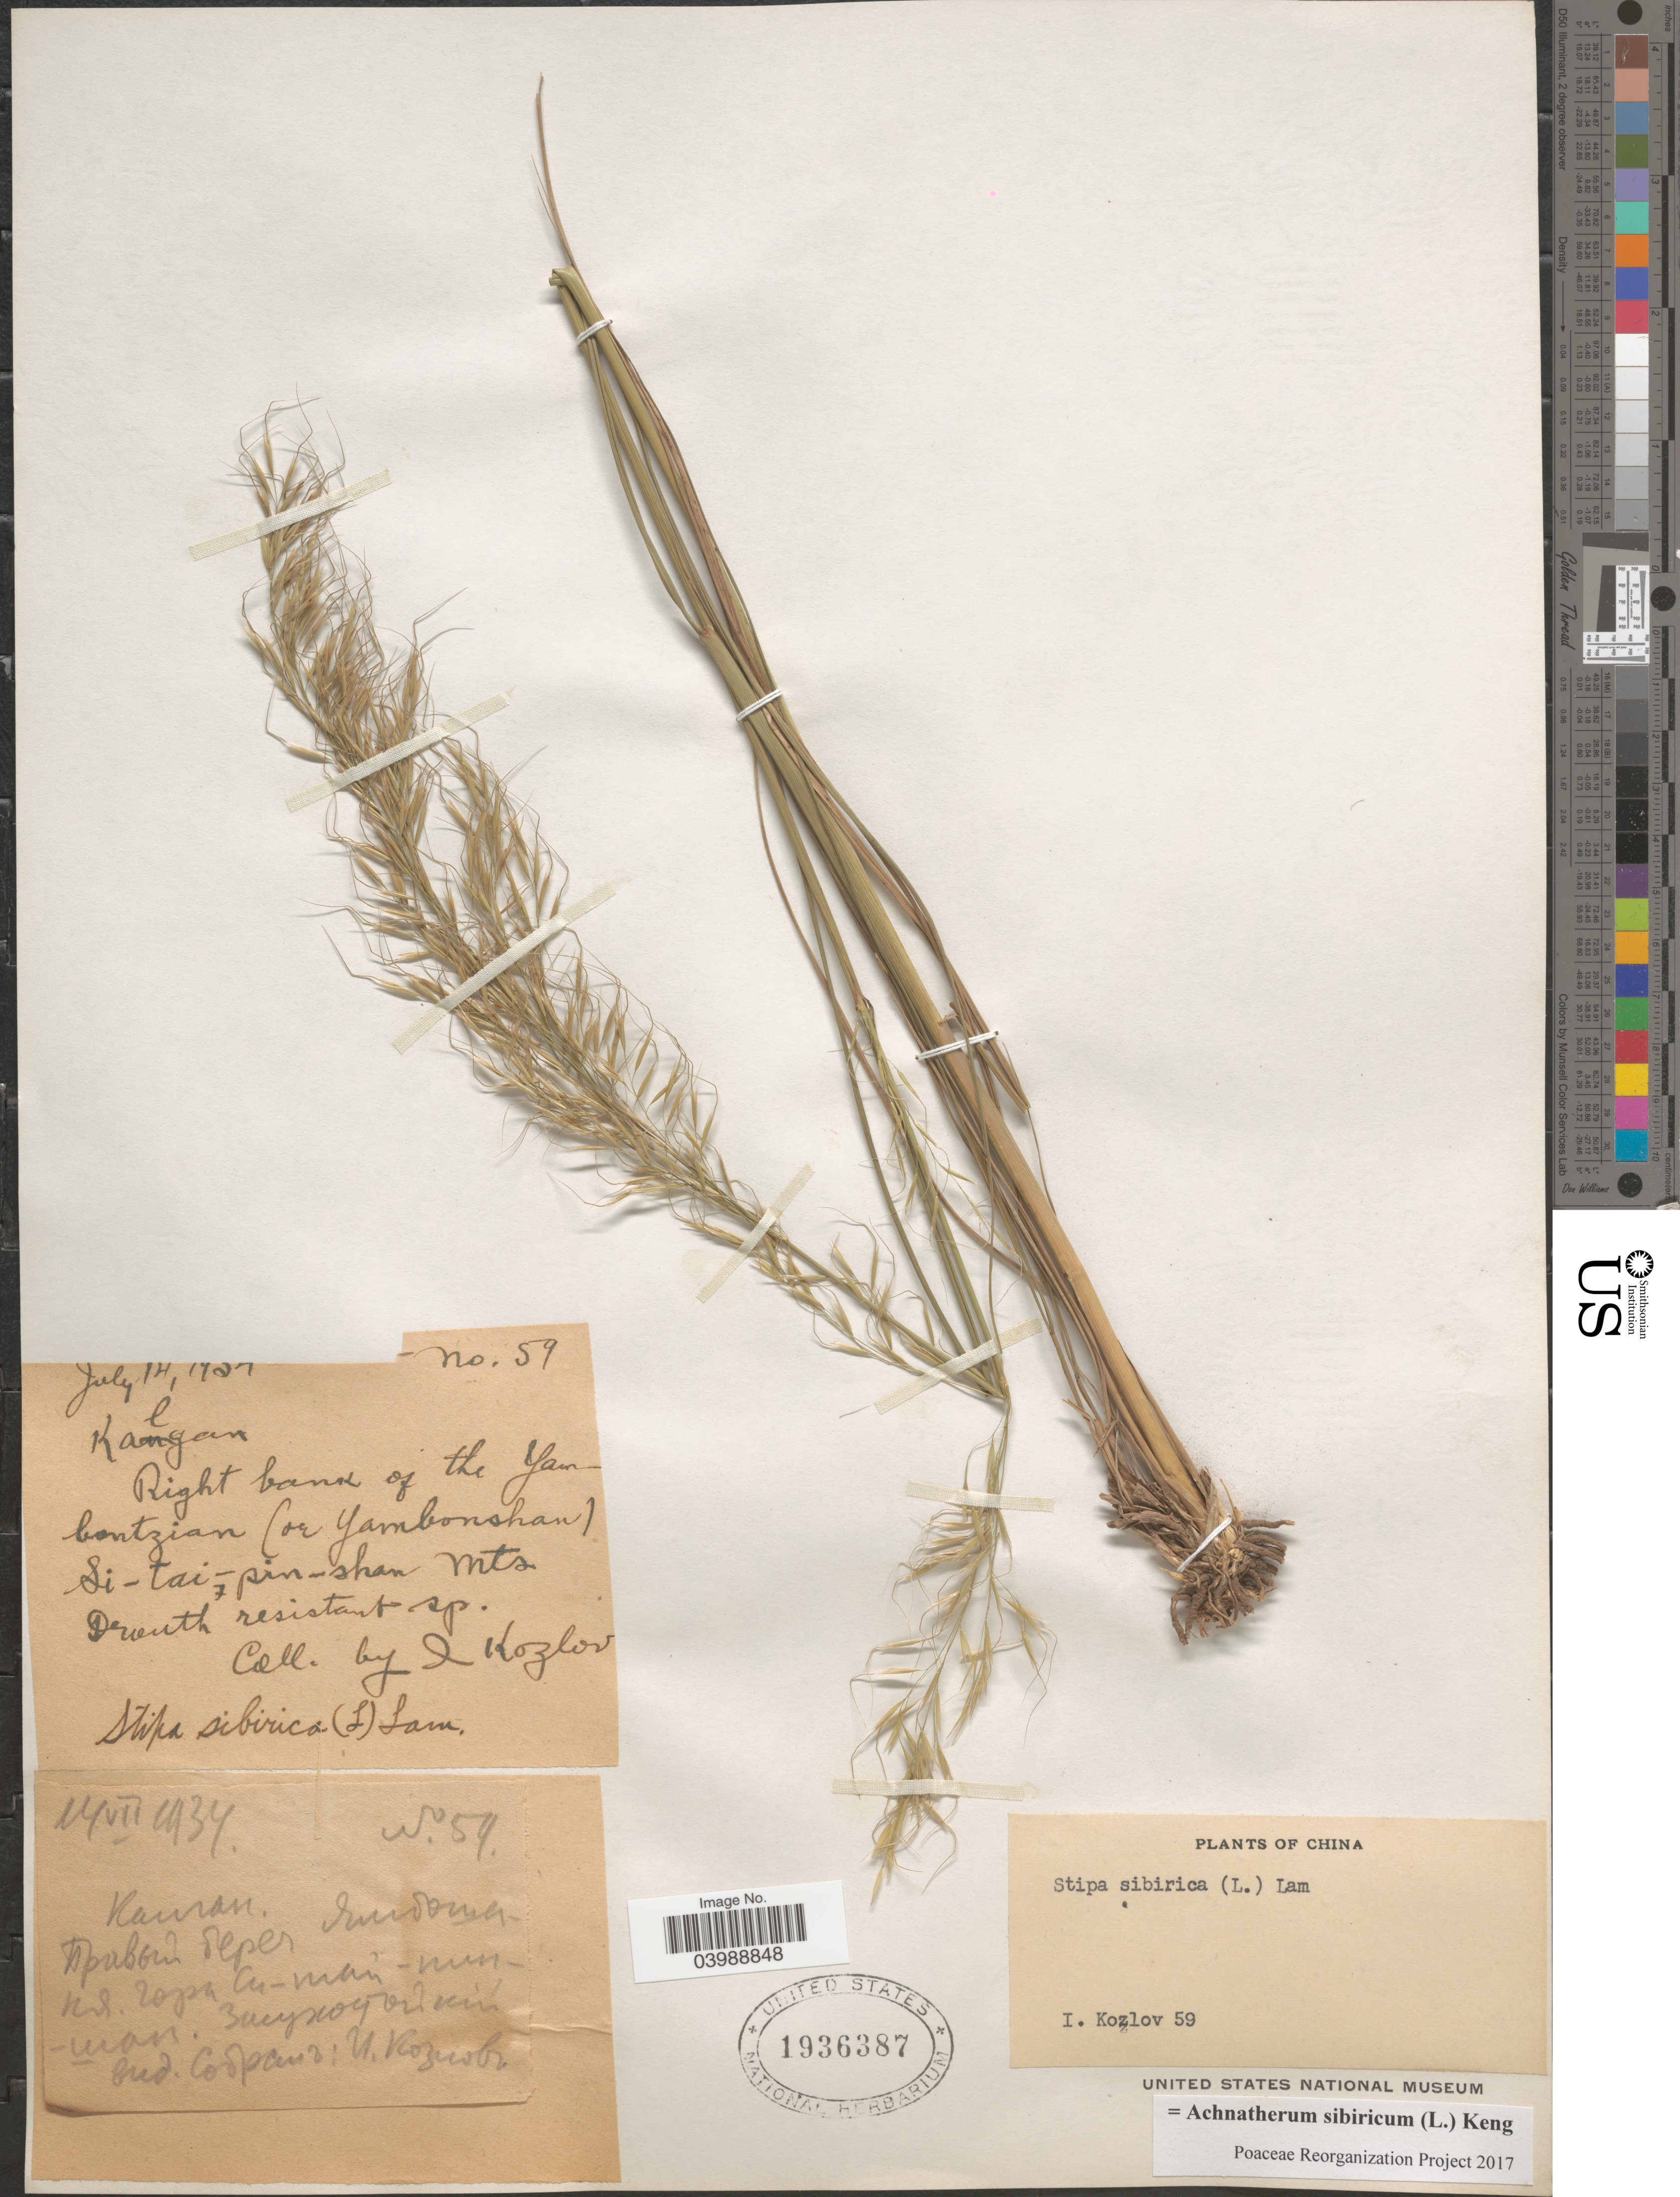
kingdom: Plantae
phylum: Tracheophyta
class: Liliopsida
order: Poales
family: Poaceae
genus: Achnatherum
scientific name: Achnatherum sibiricum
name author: (L.) Keng ex Tzvelev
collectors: I. Kozlov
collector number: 59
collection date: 1934-07-14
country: China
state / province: Hebei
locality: Kalgan, Right bank of the Yam-bontzian (or Yambonshan). Si - tai - pin - shan Mts. Kauran.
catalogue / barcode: US 1936387